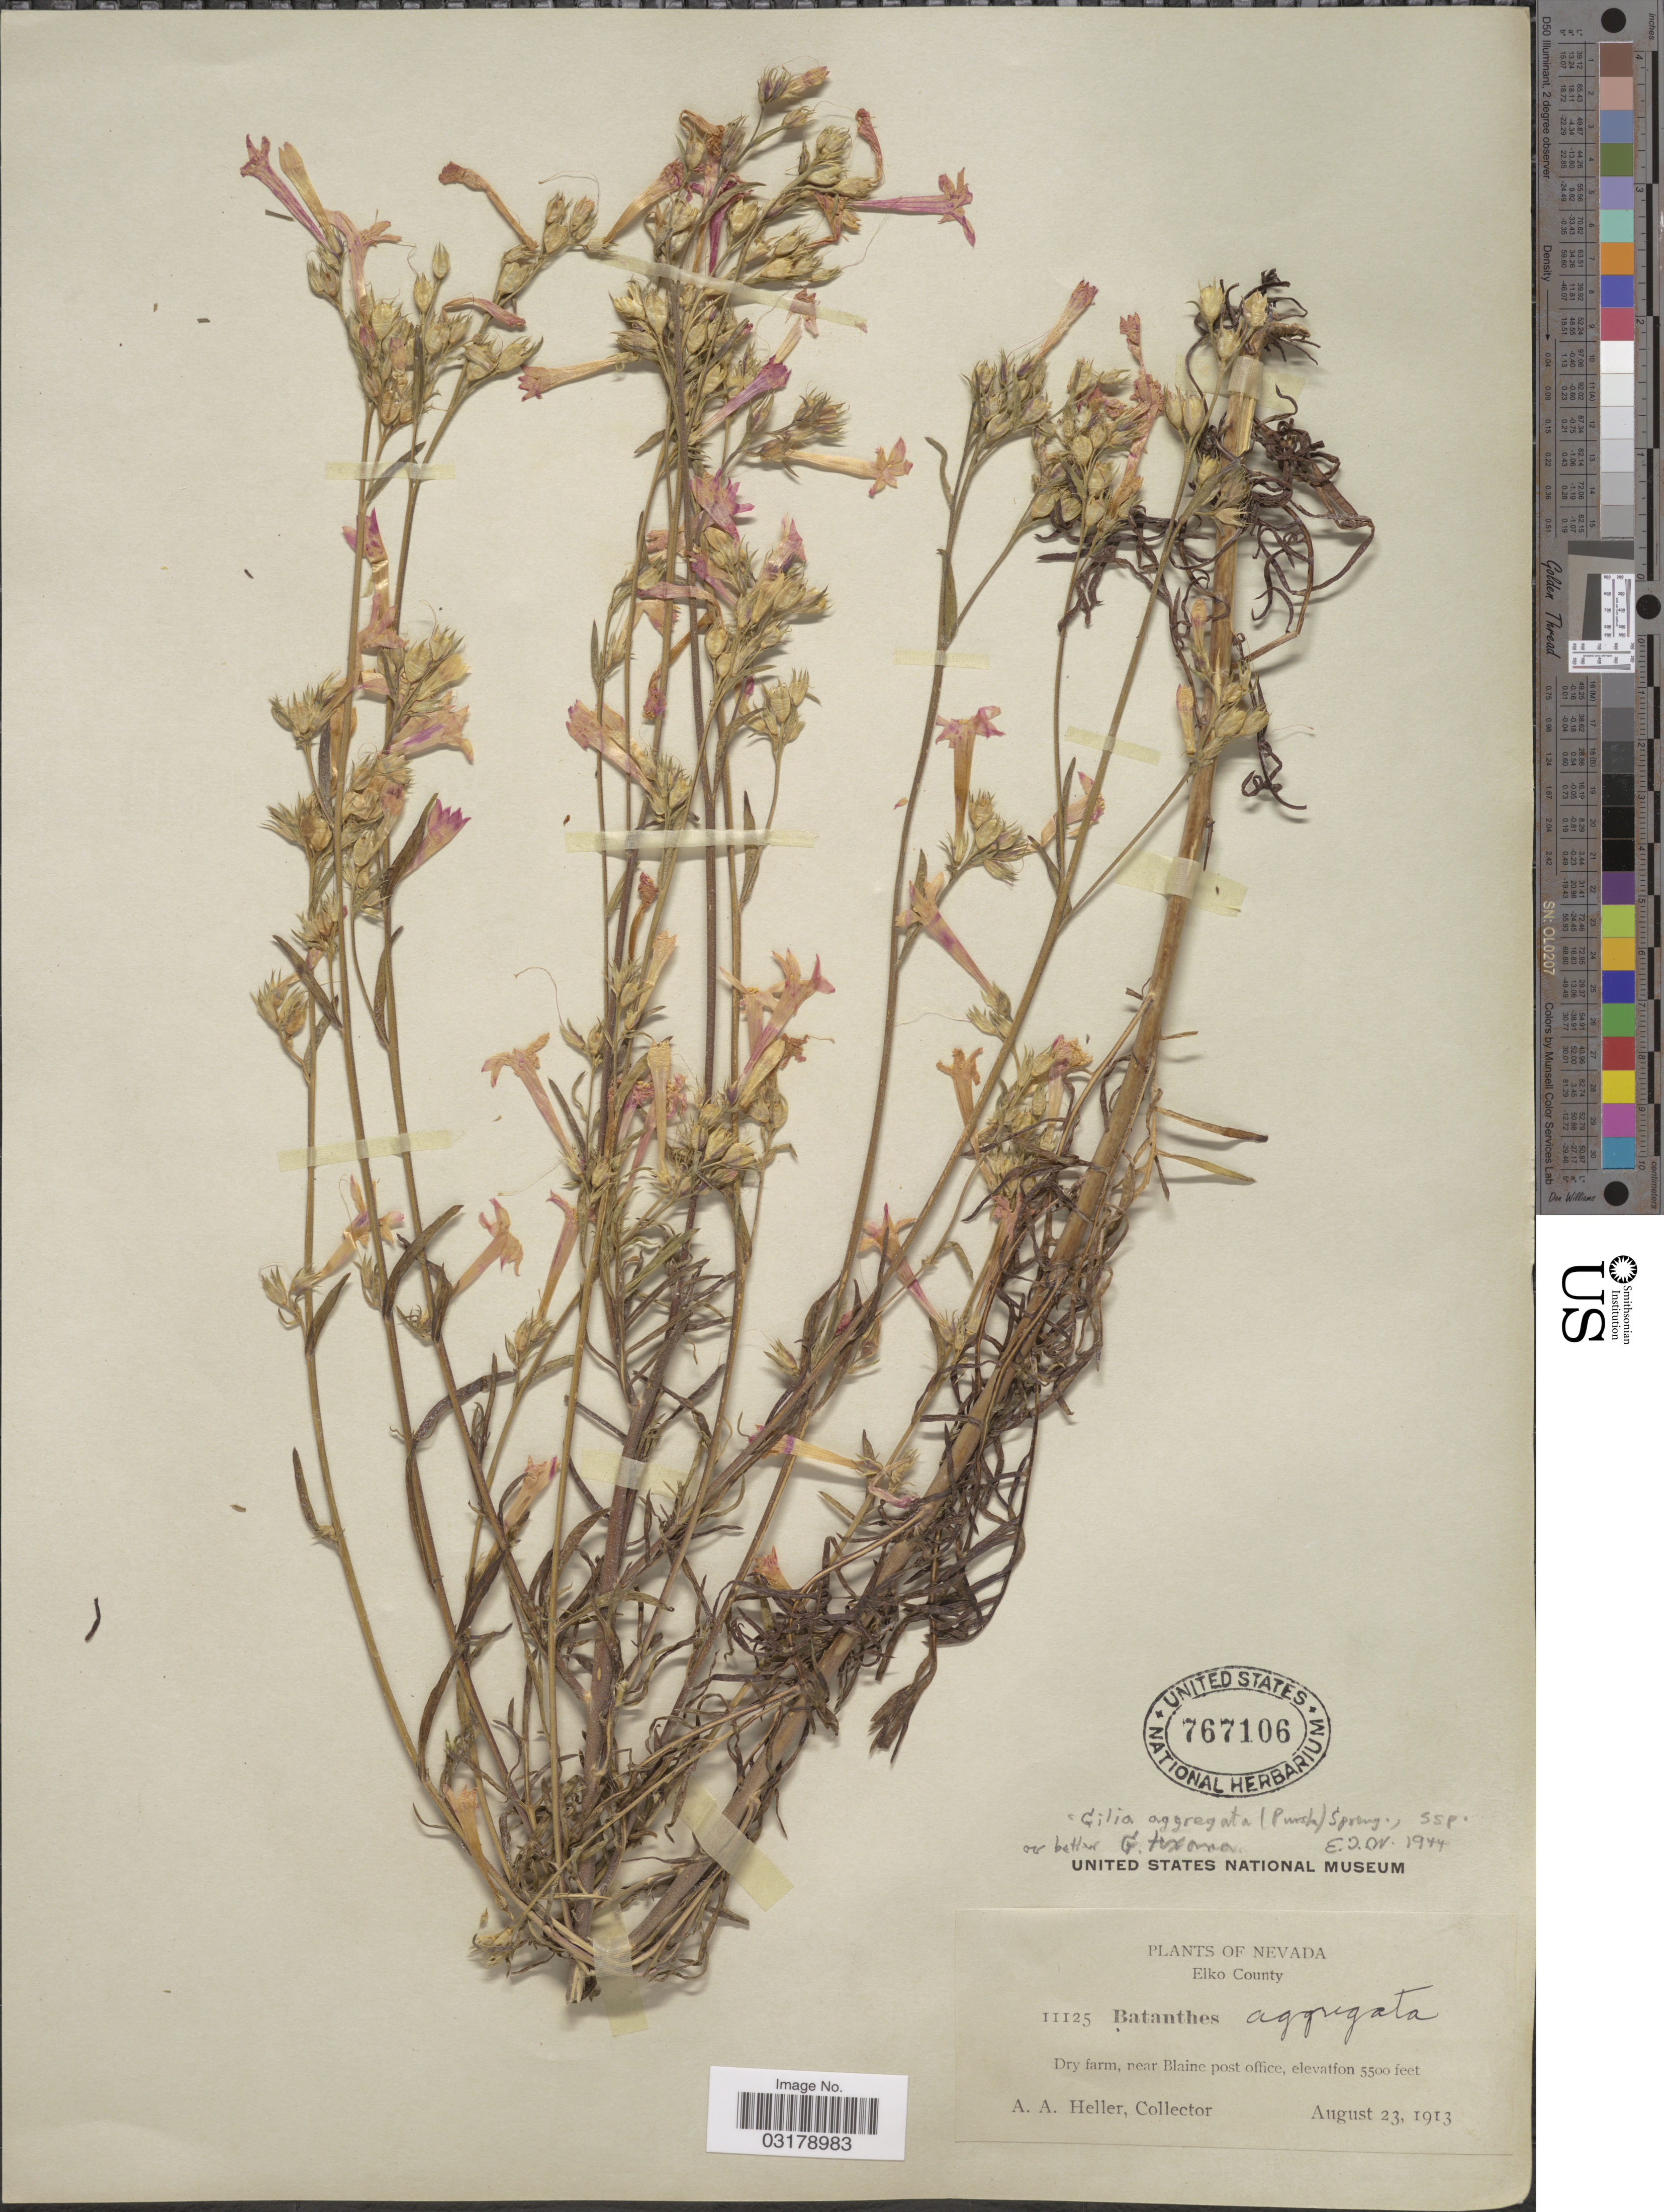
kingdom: Plantae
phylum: Tracheophyta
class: Magnoliopsida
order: Ericales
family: Polemoniaceae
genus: Ipomopsis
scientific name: Ipomopsis aggregata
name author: (Pursh) V.E. Grant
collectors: A. A. Heller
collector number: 11125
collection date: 1913-08-23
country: United States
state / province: Nevada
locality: Elko County. Near Blaine post office.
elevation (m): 1676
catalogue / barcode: US 767106